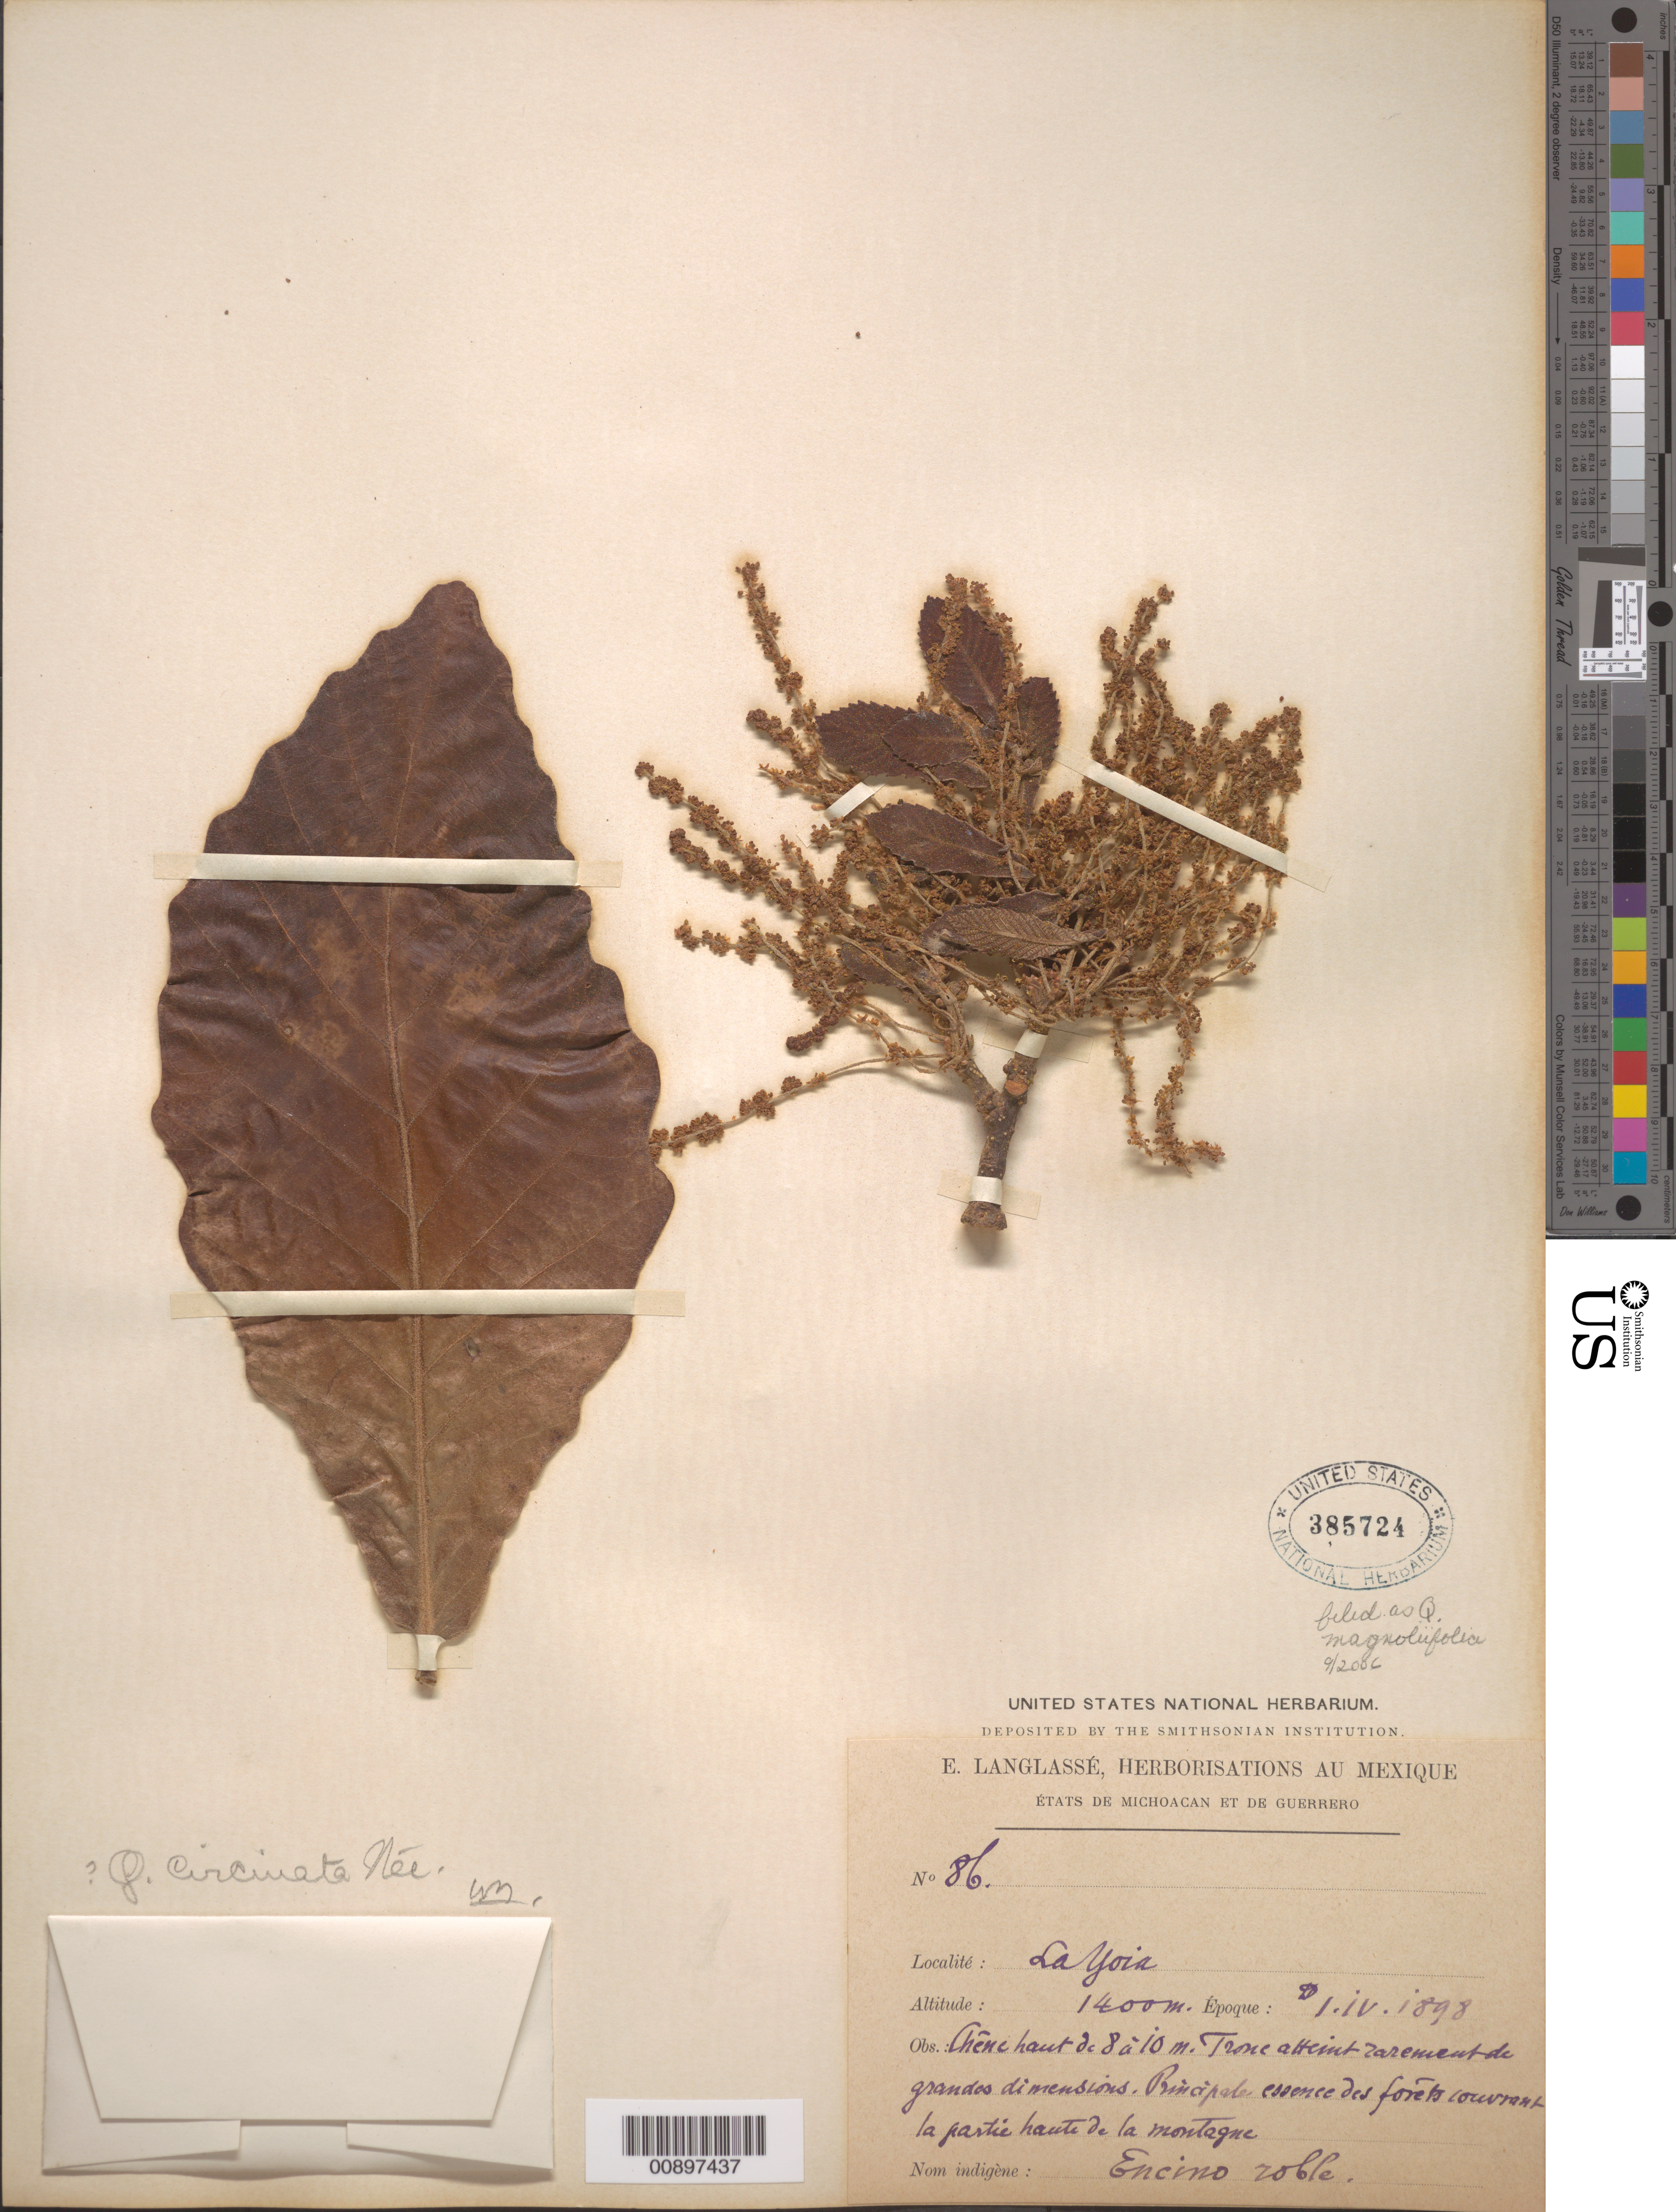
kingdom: Plantae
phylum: Tracheophyta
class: Magnoliopsida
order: Fagales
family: Fagaceae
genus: Quercus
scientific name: Quercus magnoliifolia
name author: Née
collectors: E. Langlassé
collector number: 86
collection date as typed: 01 Apr 1898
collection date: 1898-04-01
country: Mexico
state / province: Guerrero / Michoacán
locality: La Yoia. États de Michoacán et de Guerrero.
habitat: Principale essence des forêts couvrant la partie haute de la montagne.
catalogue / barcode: US 385724